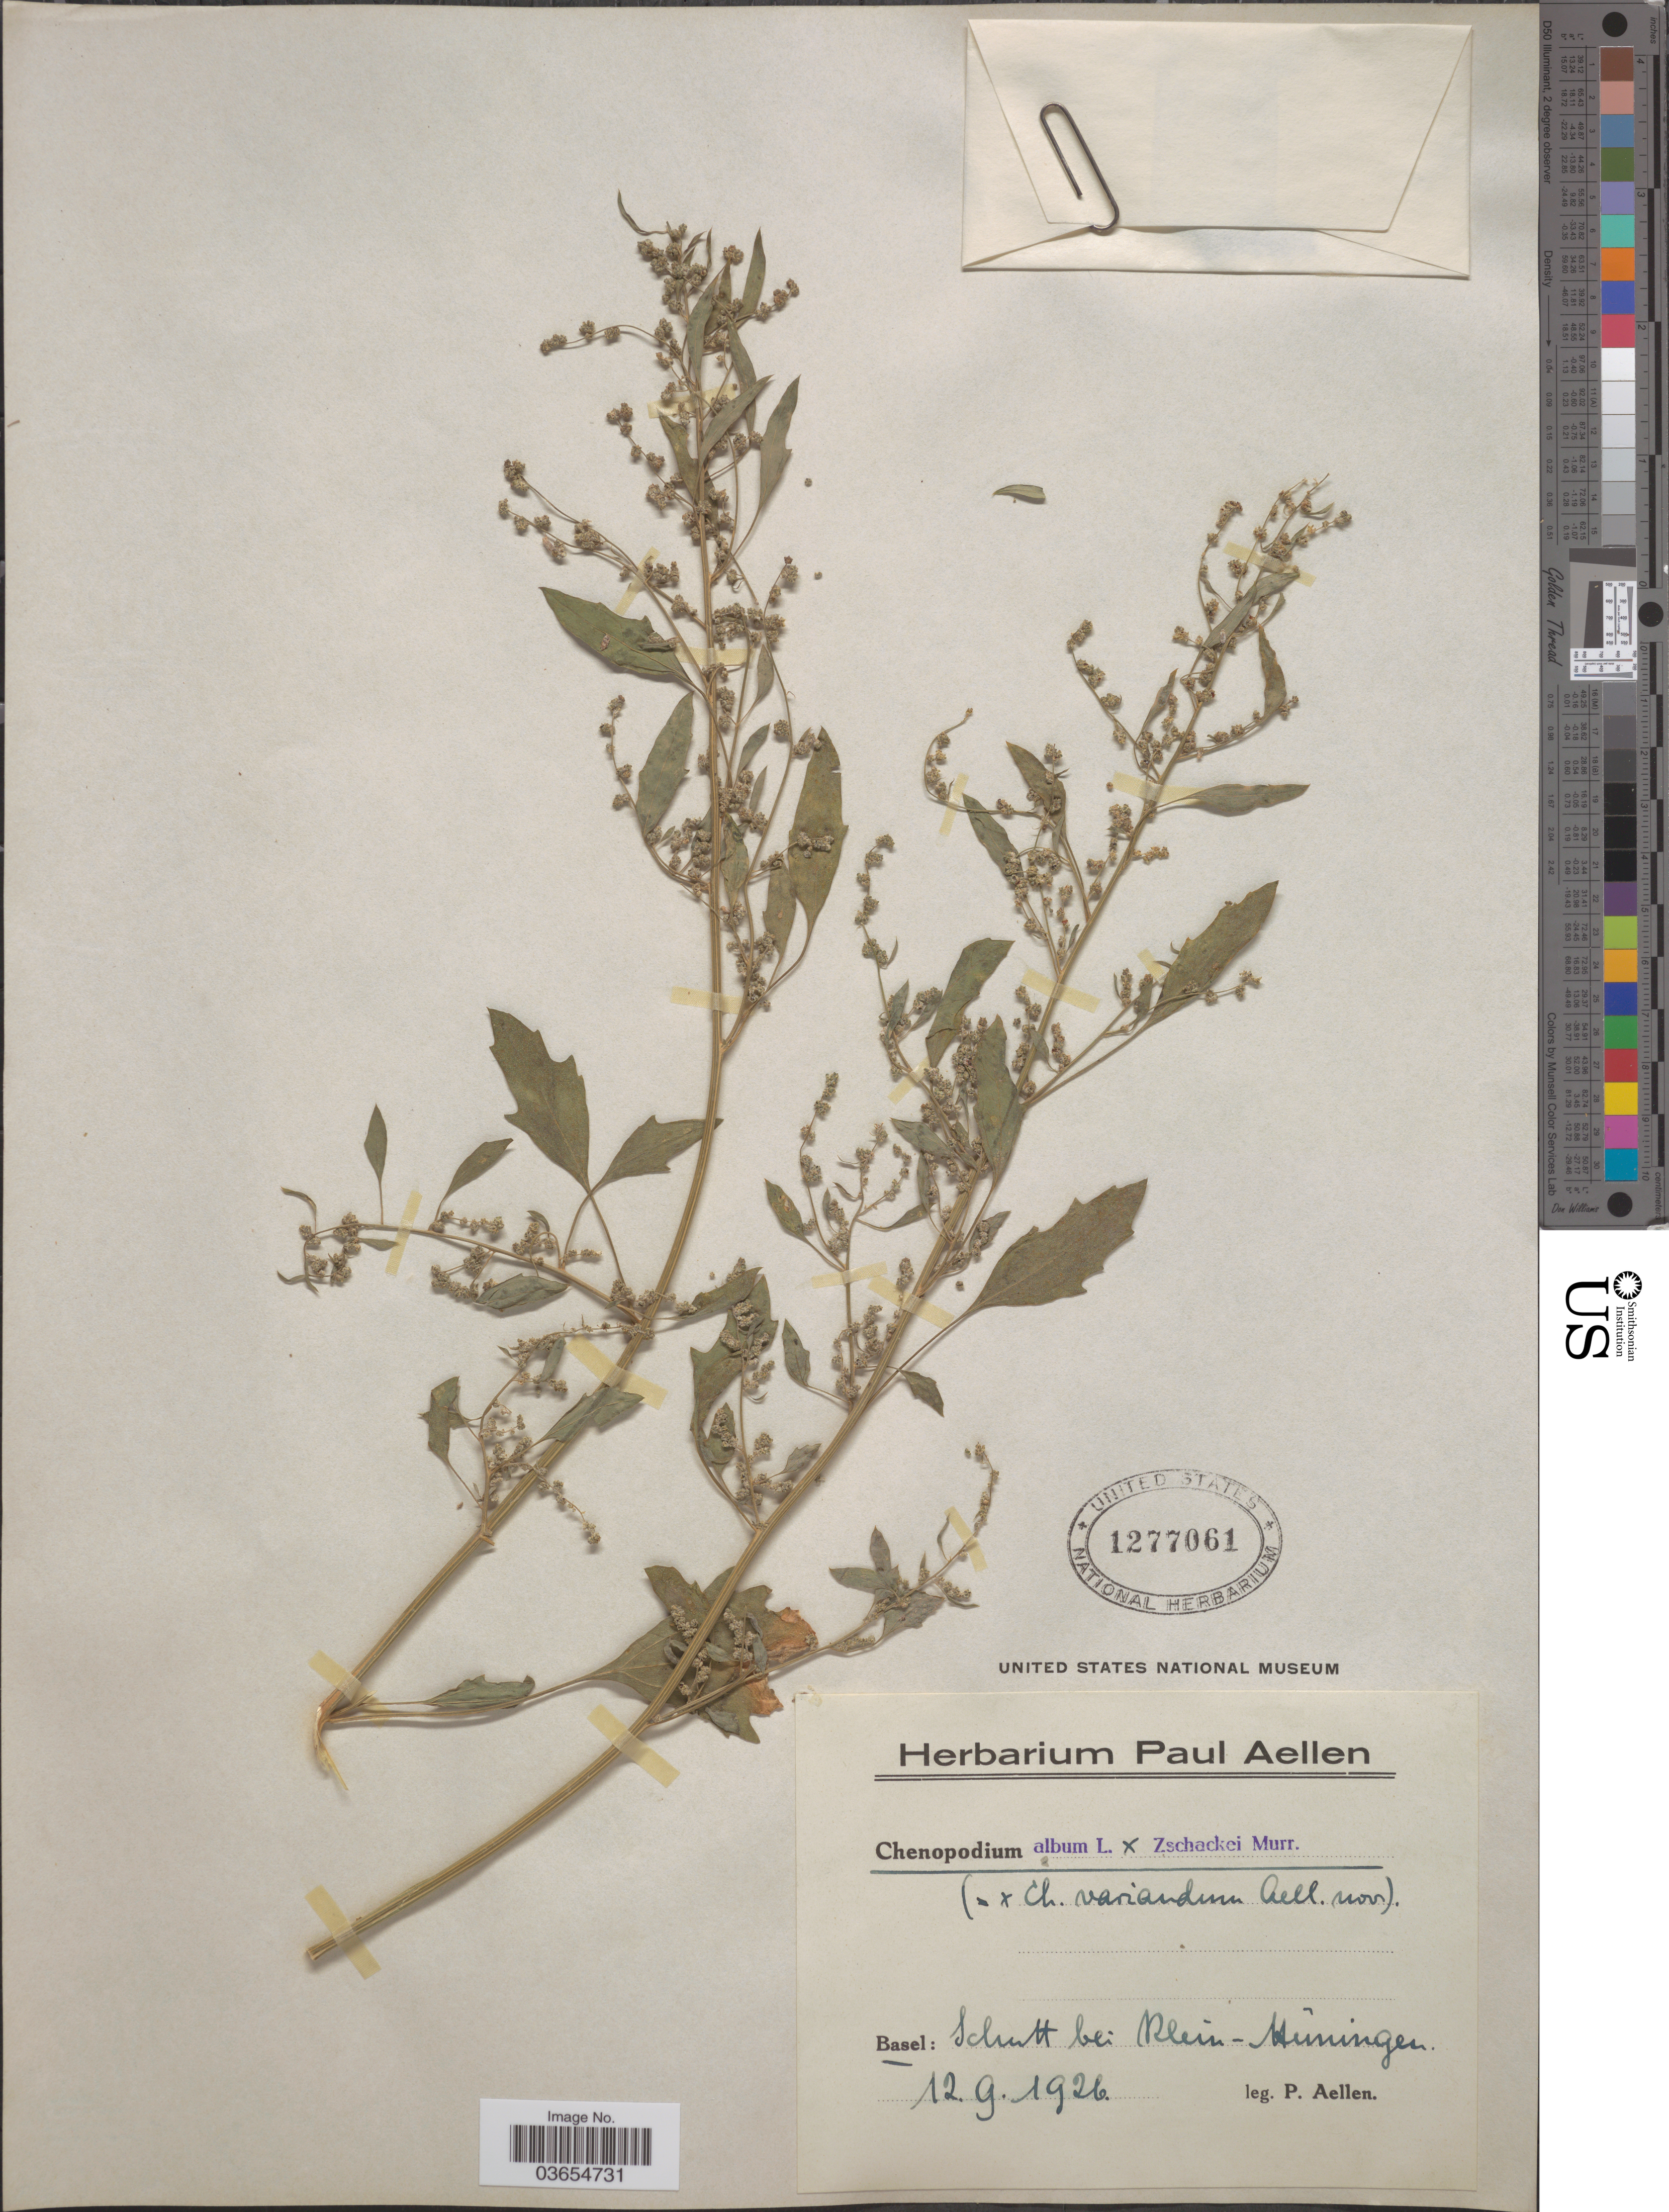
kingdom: Plantae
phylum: Tracheophyta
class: Magnoliopsida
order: Caryophyllales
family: Amaranthaceae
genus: Chenopodium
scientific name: Chenopodium album x C. zschackei Murr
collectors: P. Aellen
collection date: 1926-09-12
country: Switzerland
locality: Basel: Schutt bei Klein-Hüningen.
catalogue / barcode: US 1277061